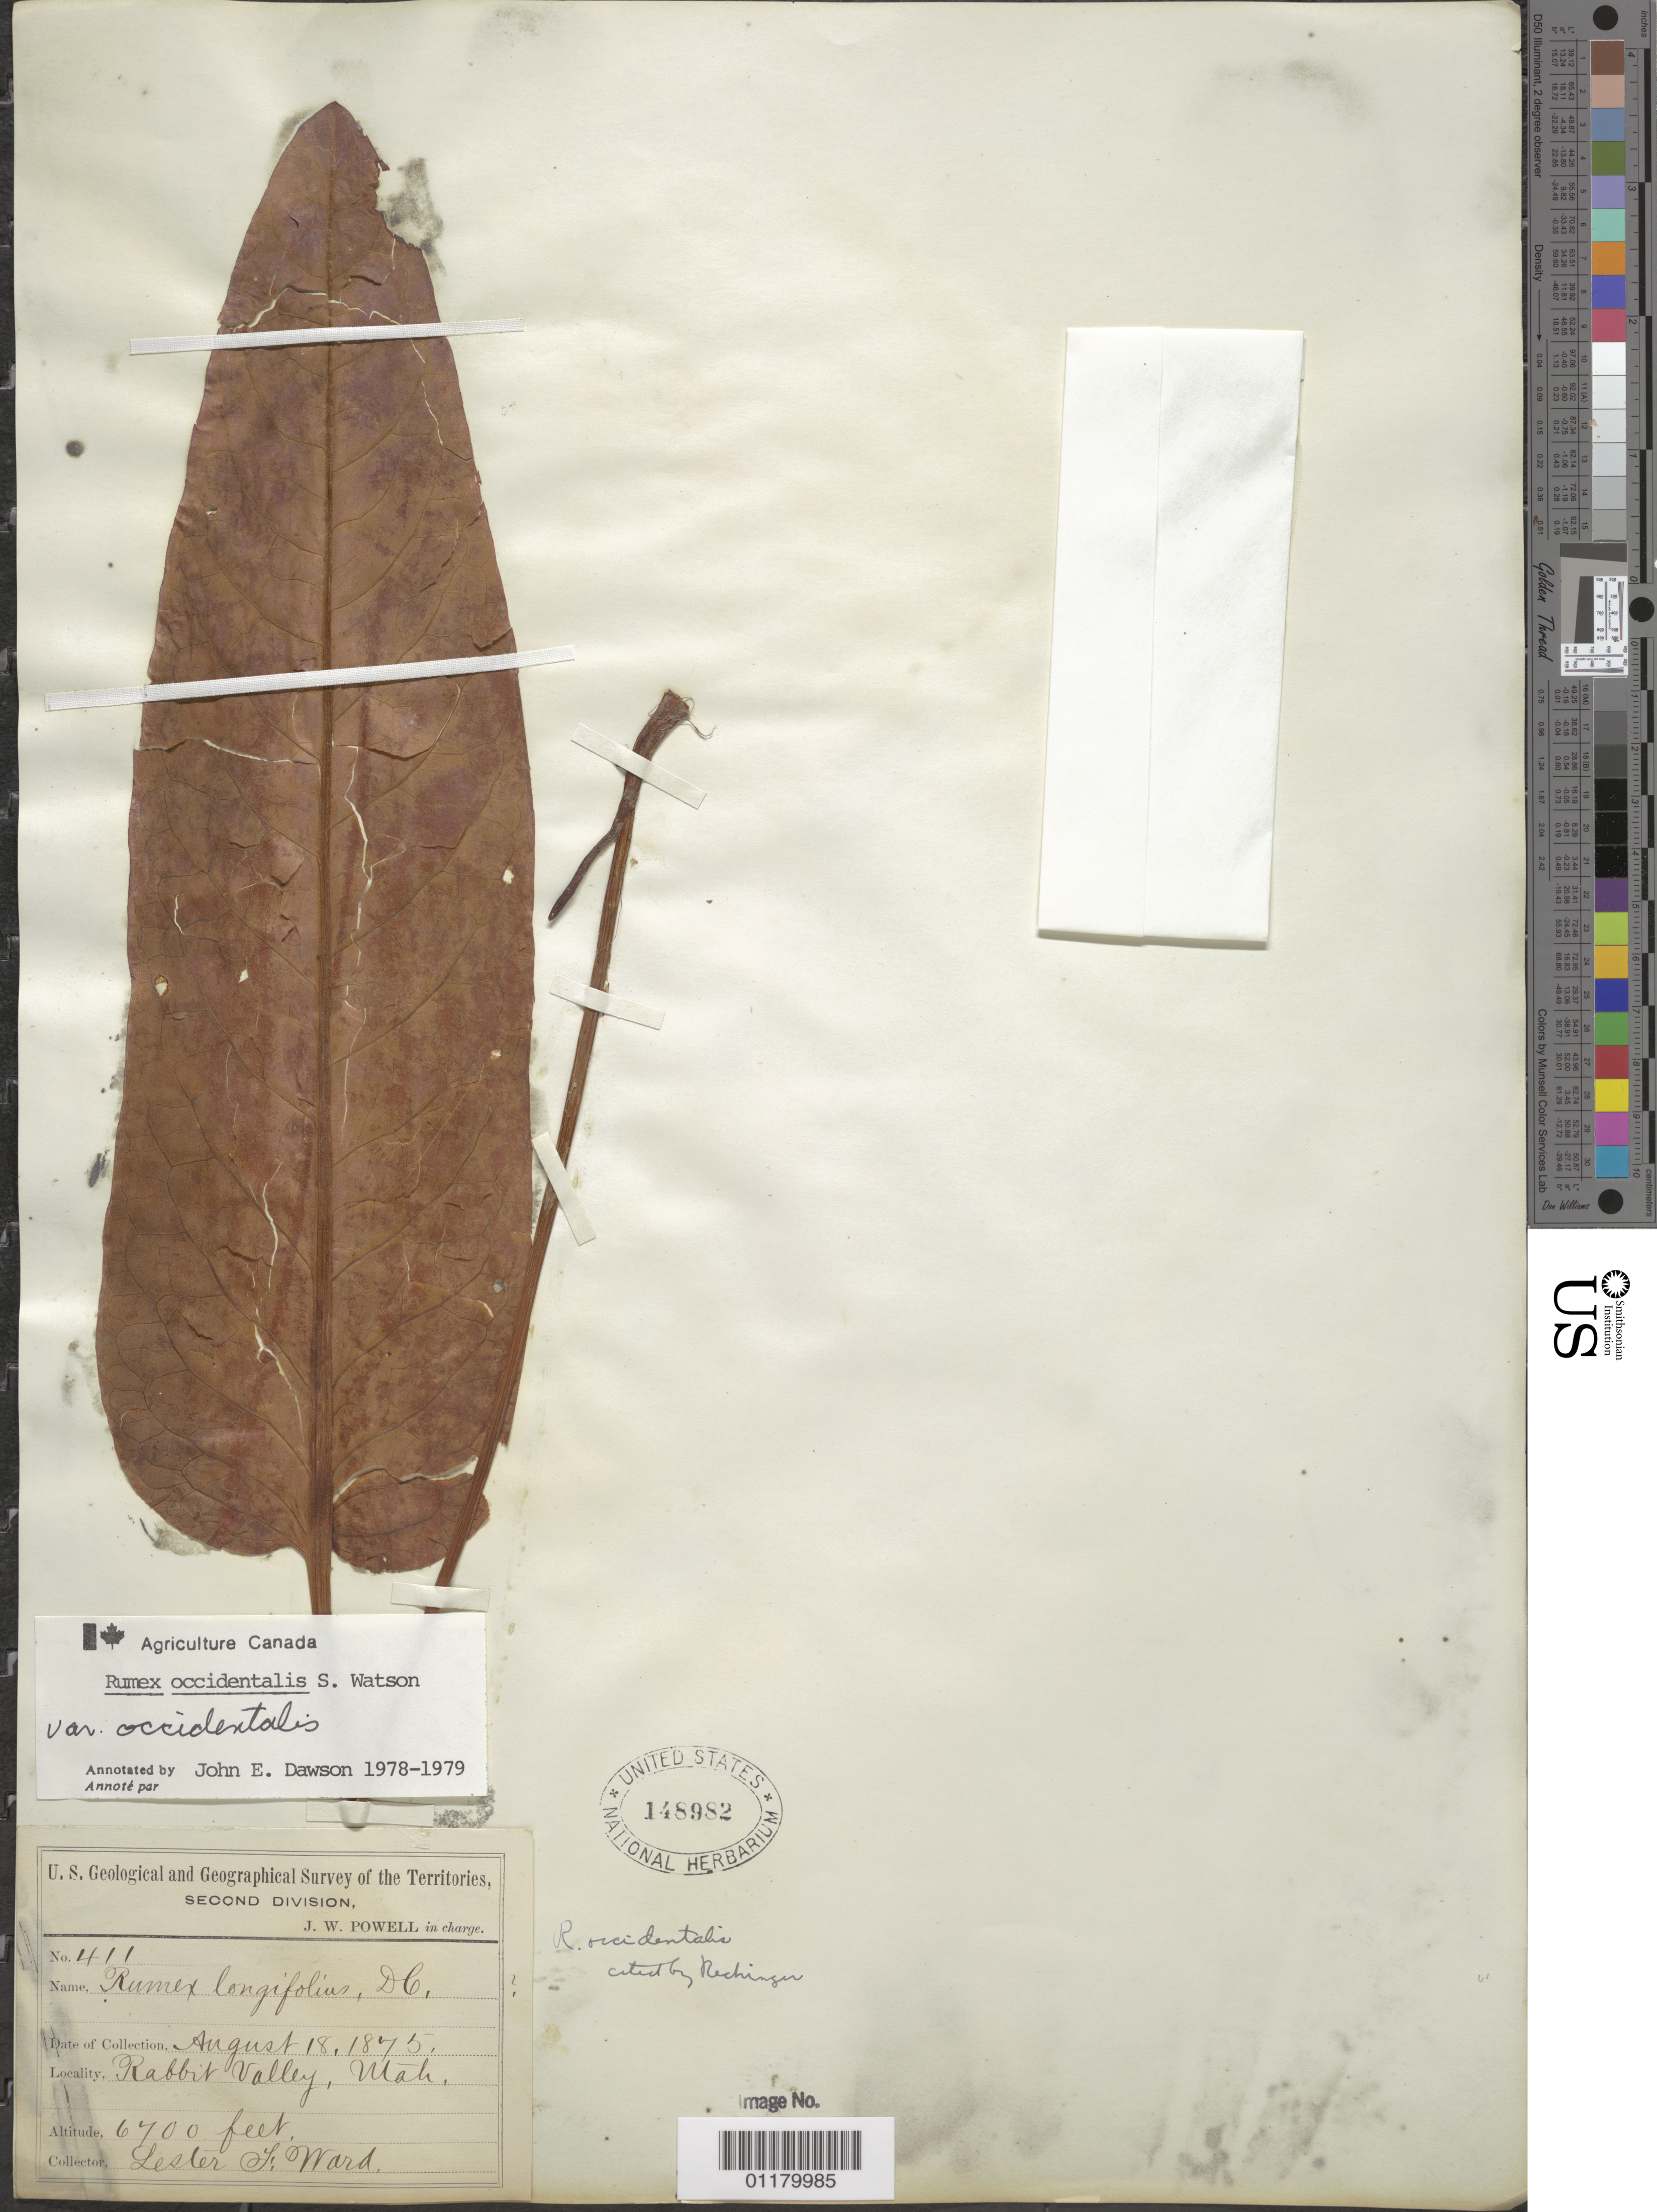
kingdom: Plantae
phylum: Tracheophyta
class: Magnoliopsida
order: Caryophyllales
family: Polygonaceae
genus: Rumex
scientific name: Rumex occidentalis var. occidentalis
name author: S. Watson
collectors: L. F. Ward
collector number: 411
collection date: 1875-08-18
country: United States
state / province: Utah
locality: Rabbit Valley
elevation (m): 2042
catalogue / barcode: US 148982